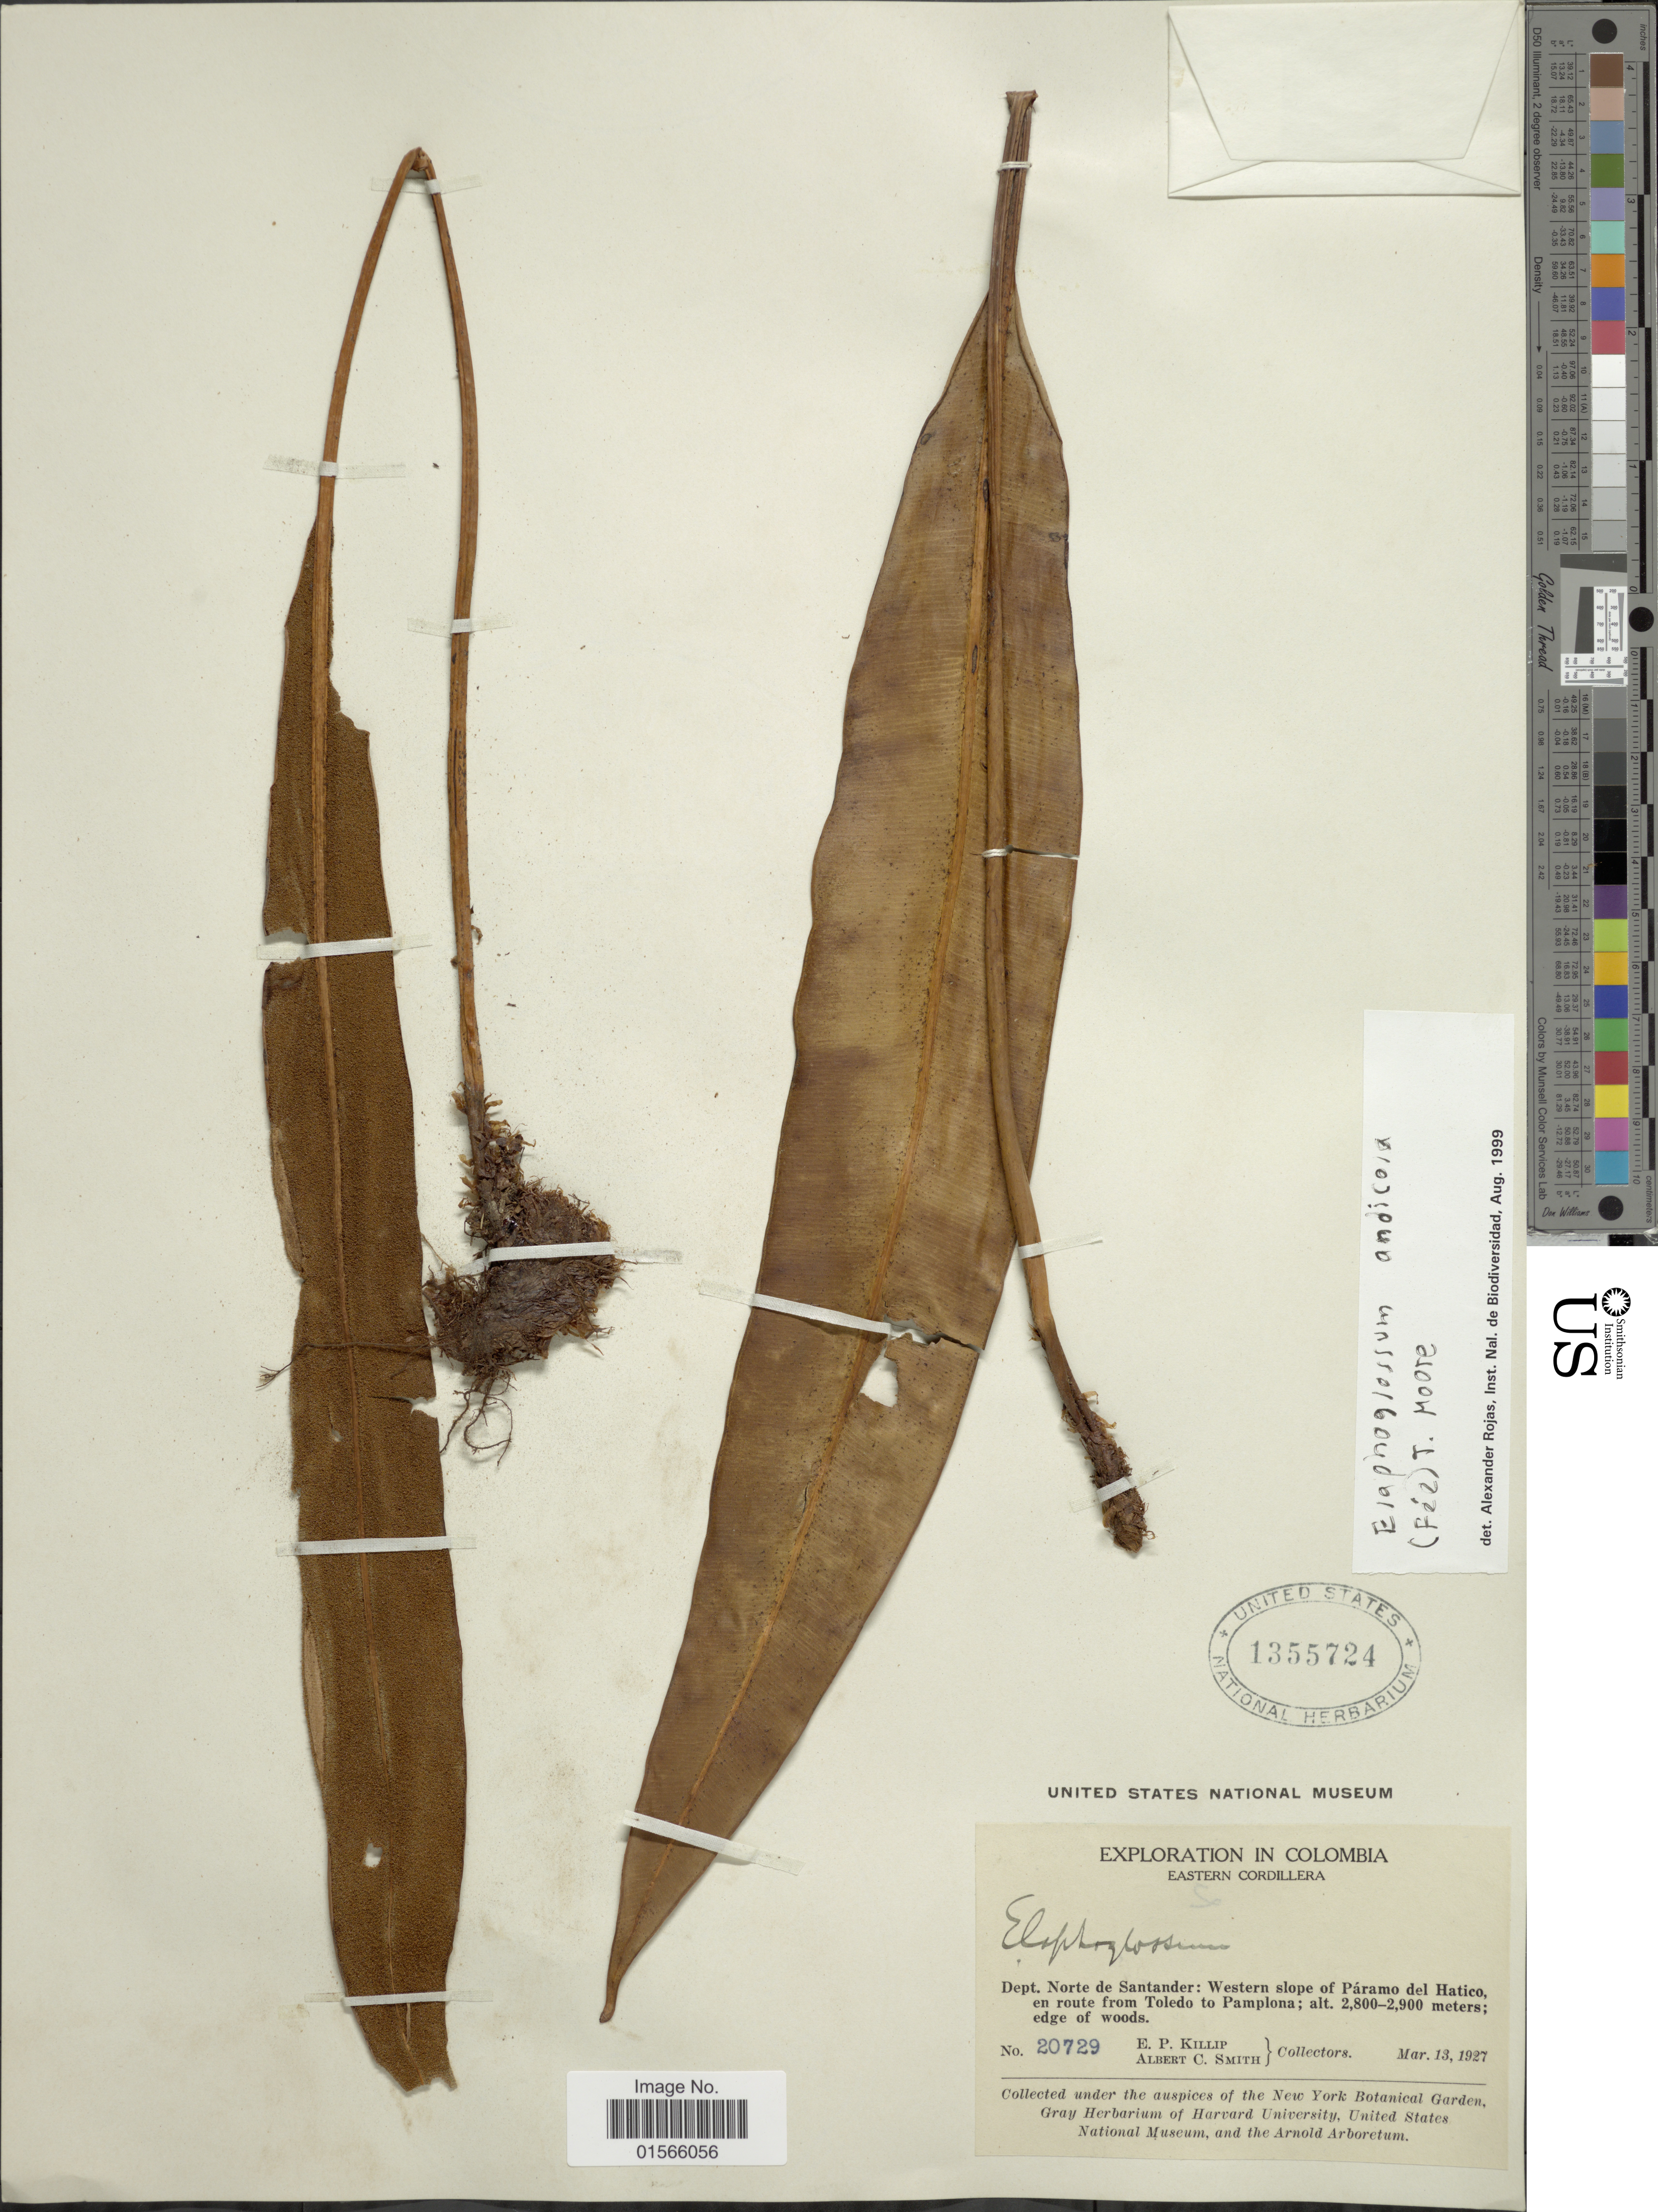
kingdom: Plantae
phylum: Tracheophyta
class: Polypodiopsida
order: Polypodiales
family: Dryopteridaceae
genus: Elaphoglossum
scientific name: Elaphoglossum andicola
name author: (Fée) T. Moore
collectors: E. P. Killip & A. C. Smith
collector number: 20729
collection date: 1927-03-13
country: Colombia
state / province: Norte de Santander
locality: Eastern Cordillera, Dept. Norte de Santander: Western slope of Páramo del Hatico, en route from Toledo to Pamplona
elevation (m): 2800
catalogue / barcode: US 1355724